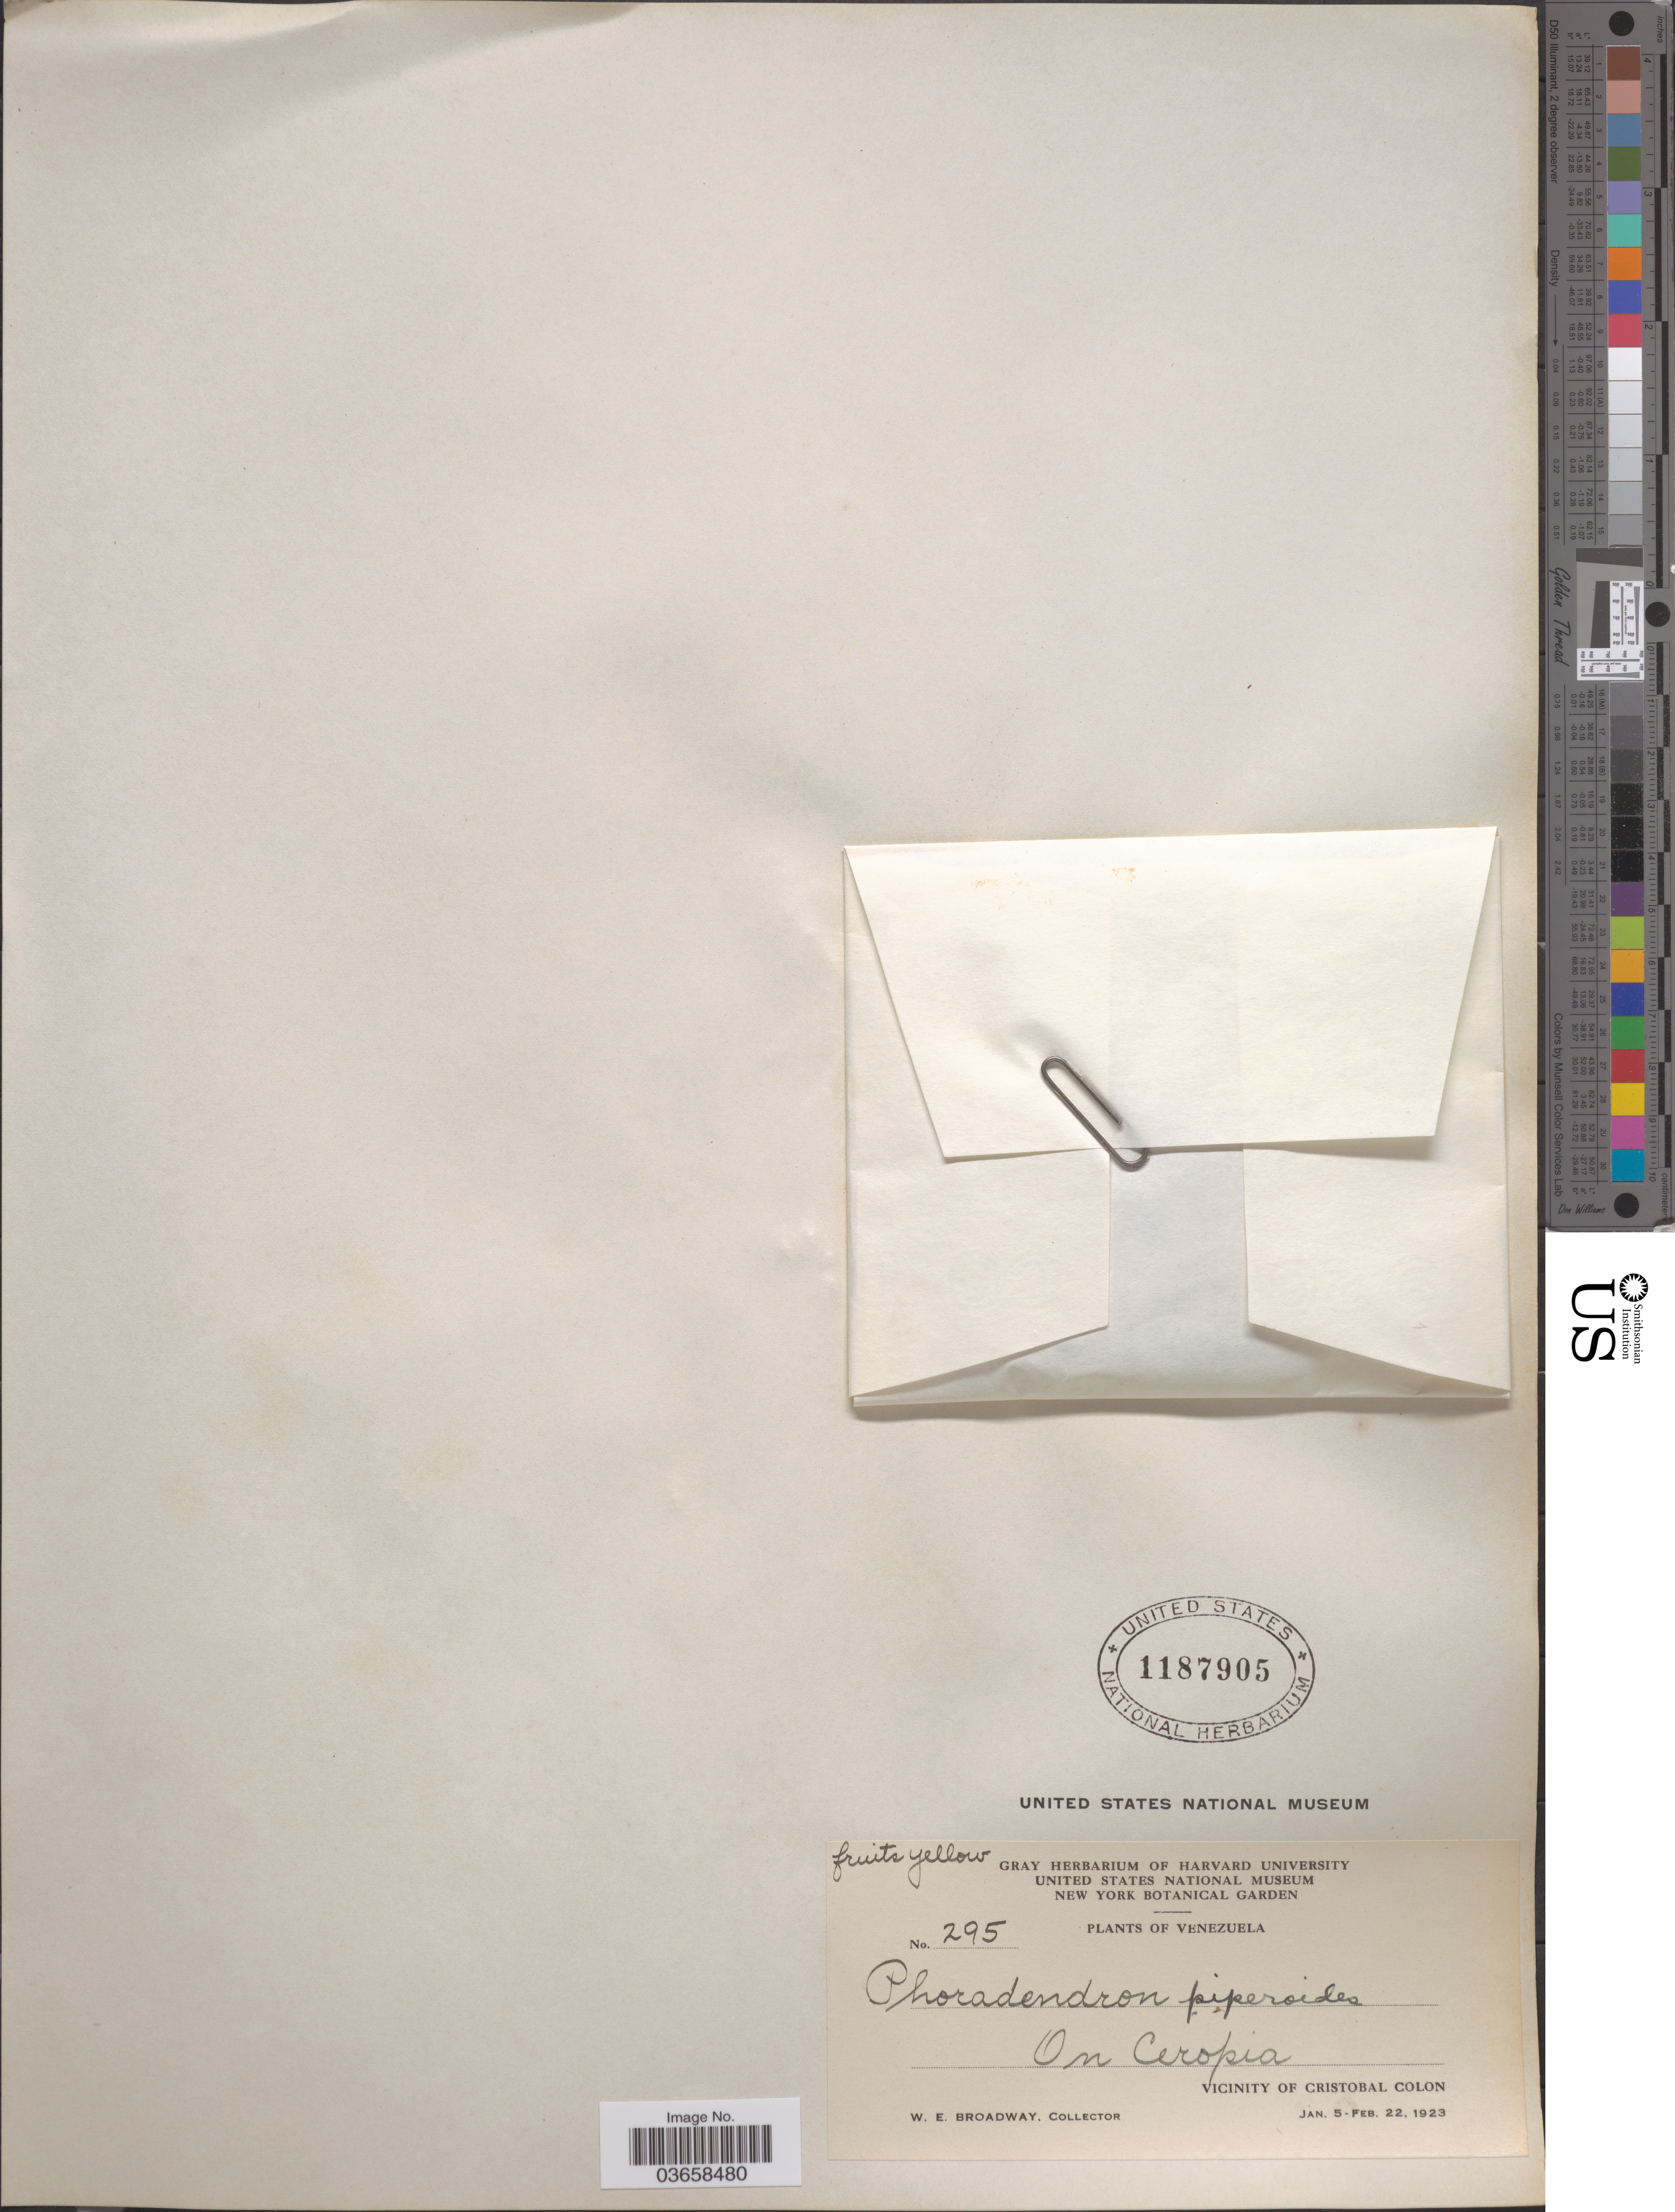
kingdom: Plantae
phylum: Tracheophyta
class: Magnoliopsida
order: Santalales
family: Viscaceae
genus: Phoradendron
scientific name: Phoradendron piperoides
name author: (Kunth) Trel.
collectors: W. E. Broadway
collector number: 295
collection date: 1923-01-05/1923-02-22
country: Venezuela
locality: On Ceropia. Vicinity of Cristobal Colon.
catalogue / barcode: US 1187905